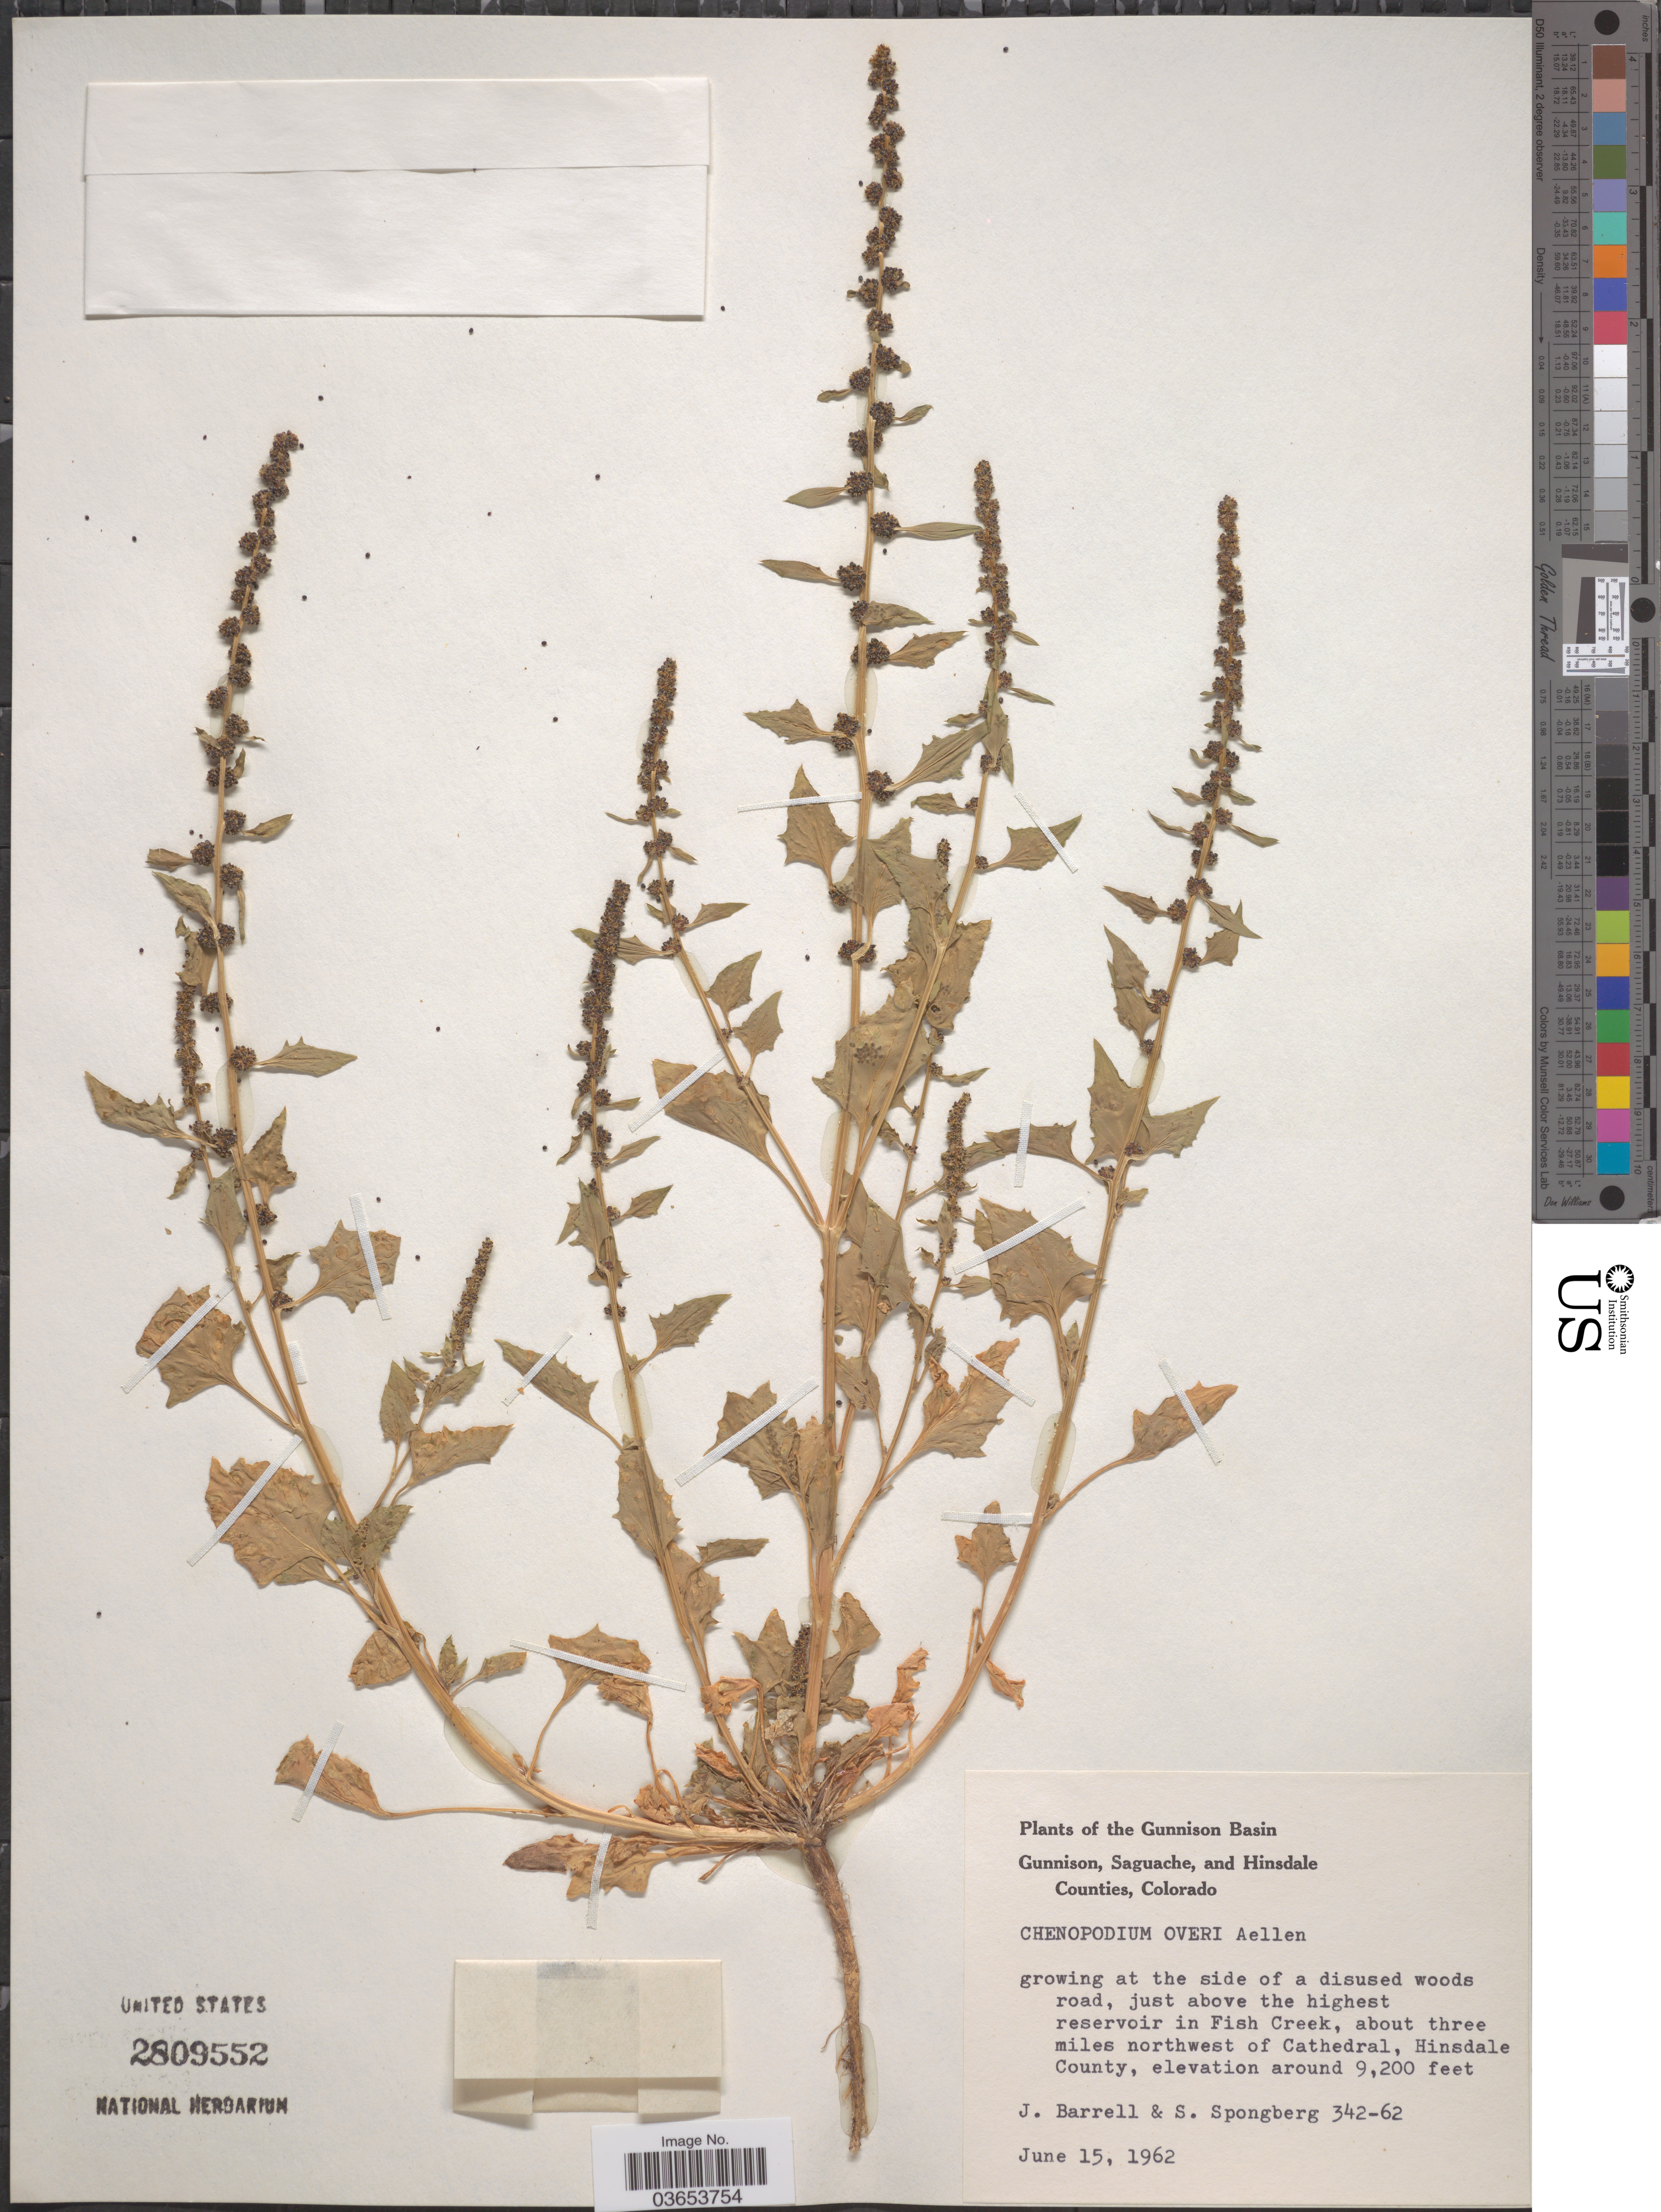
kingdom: Plantae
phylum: Tracheophyta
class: Magnoliopsida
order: Caryophyllales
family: Amaranthaceae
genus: Chenopodium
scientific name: Chenopodium overi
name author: Aellen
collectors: J. Barrell & S. A.Spongberg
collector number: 342-62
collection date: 1962-06-15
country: United States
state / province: Colorado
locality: The Gunnison Basin. Just above the highest reservoir in Fish Creek, about three miles northwest of Cathedral, Hinsdale County.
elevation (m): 2804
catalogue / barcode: US 2809552